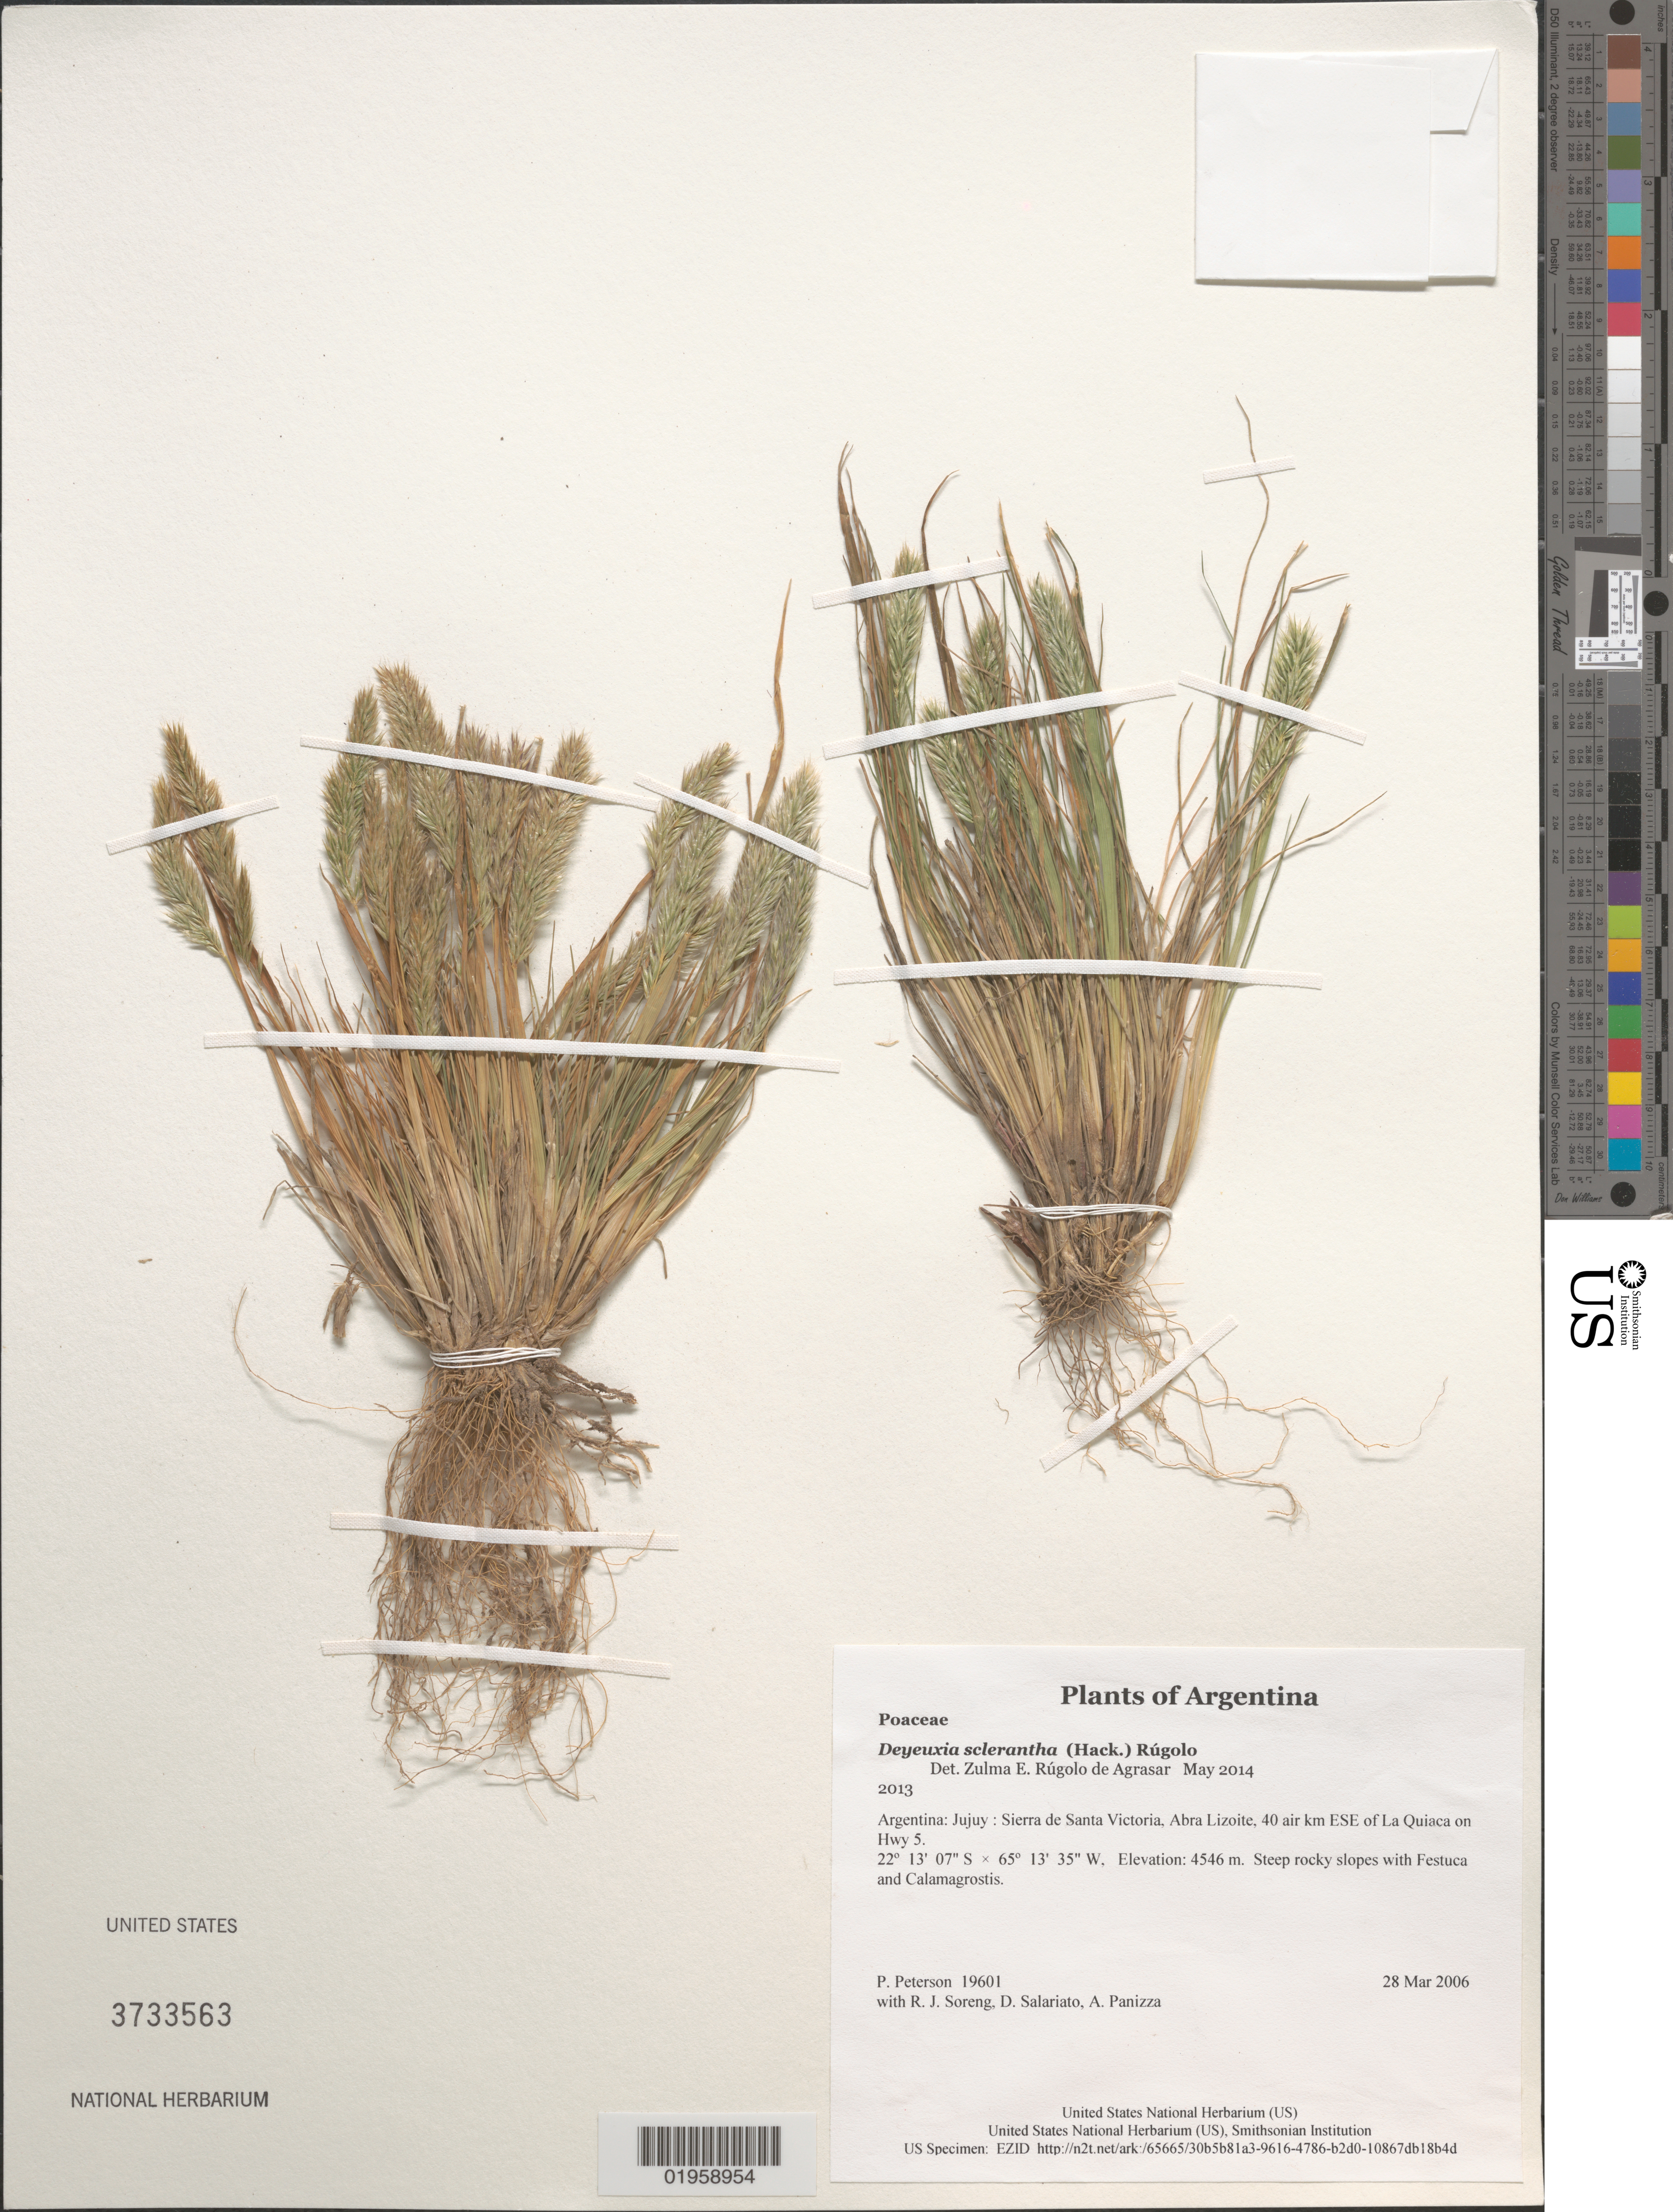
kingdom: Plantae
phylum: Tracheophyta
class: Liliopsida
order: Poales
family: Poaceae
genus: Deyeuxia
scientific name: Deyeuxia sclerantha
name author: (Hack.) Rúgolo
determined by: Rúgolo de Agrasar, Z. E.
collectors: P. M. Peterson, R. J. Soreng, D. Salariato & A. Panizza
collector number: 19601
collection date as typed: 28 Mar 2006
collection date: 2006-03-28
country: Argentina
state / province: Jujuy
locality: Sierra de Santa Victoria, Abra Lizoite, 40 air km ESE of La Quiaca on Hwy 5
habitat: Steep rocky slopes with Festuca and Calamagrostis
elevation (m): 4546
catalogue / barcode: US 3733563